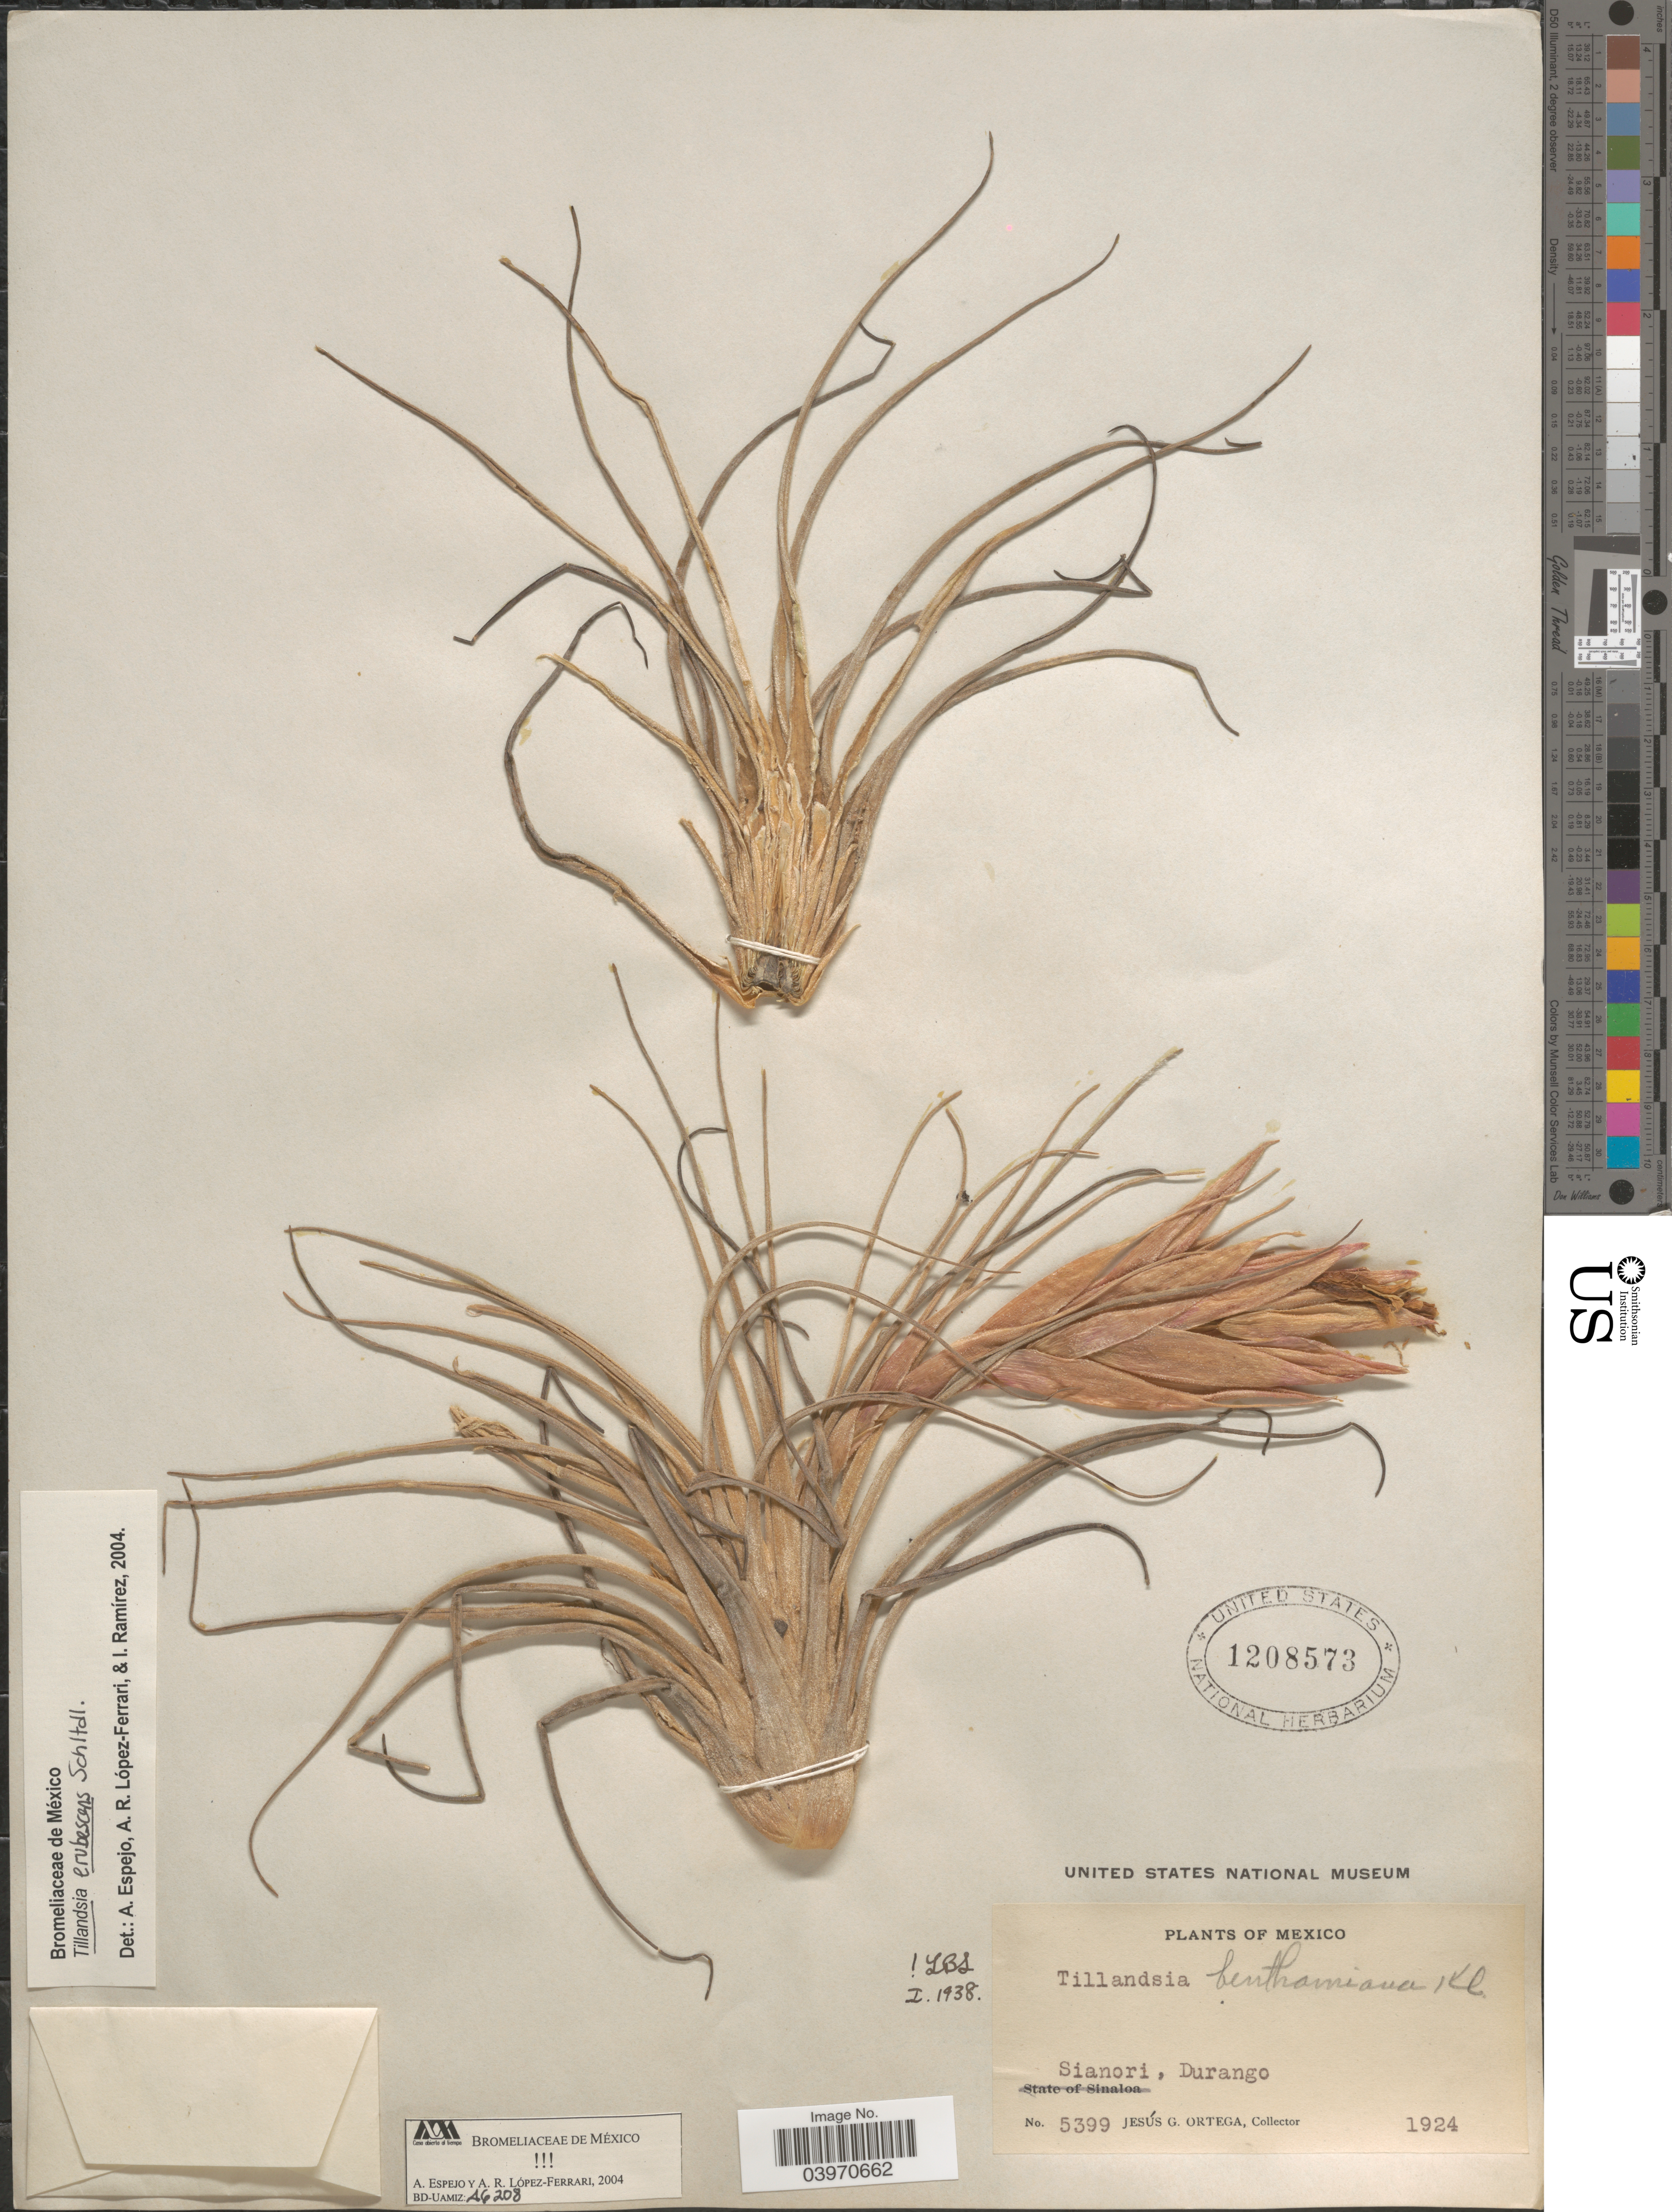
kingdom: Plantae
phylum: Tracheophyta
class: Liliopsida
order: Poales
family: Bromeliaceae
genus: Tillandsia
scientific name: Tillandsia erubescens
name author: Schltdl.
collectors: J. Ortega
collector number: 5399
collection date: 1924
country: Mexico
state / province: Durango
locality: Sianori.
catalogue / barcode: US 1208573